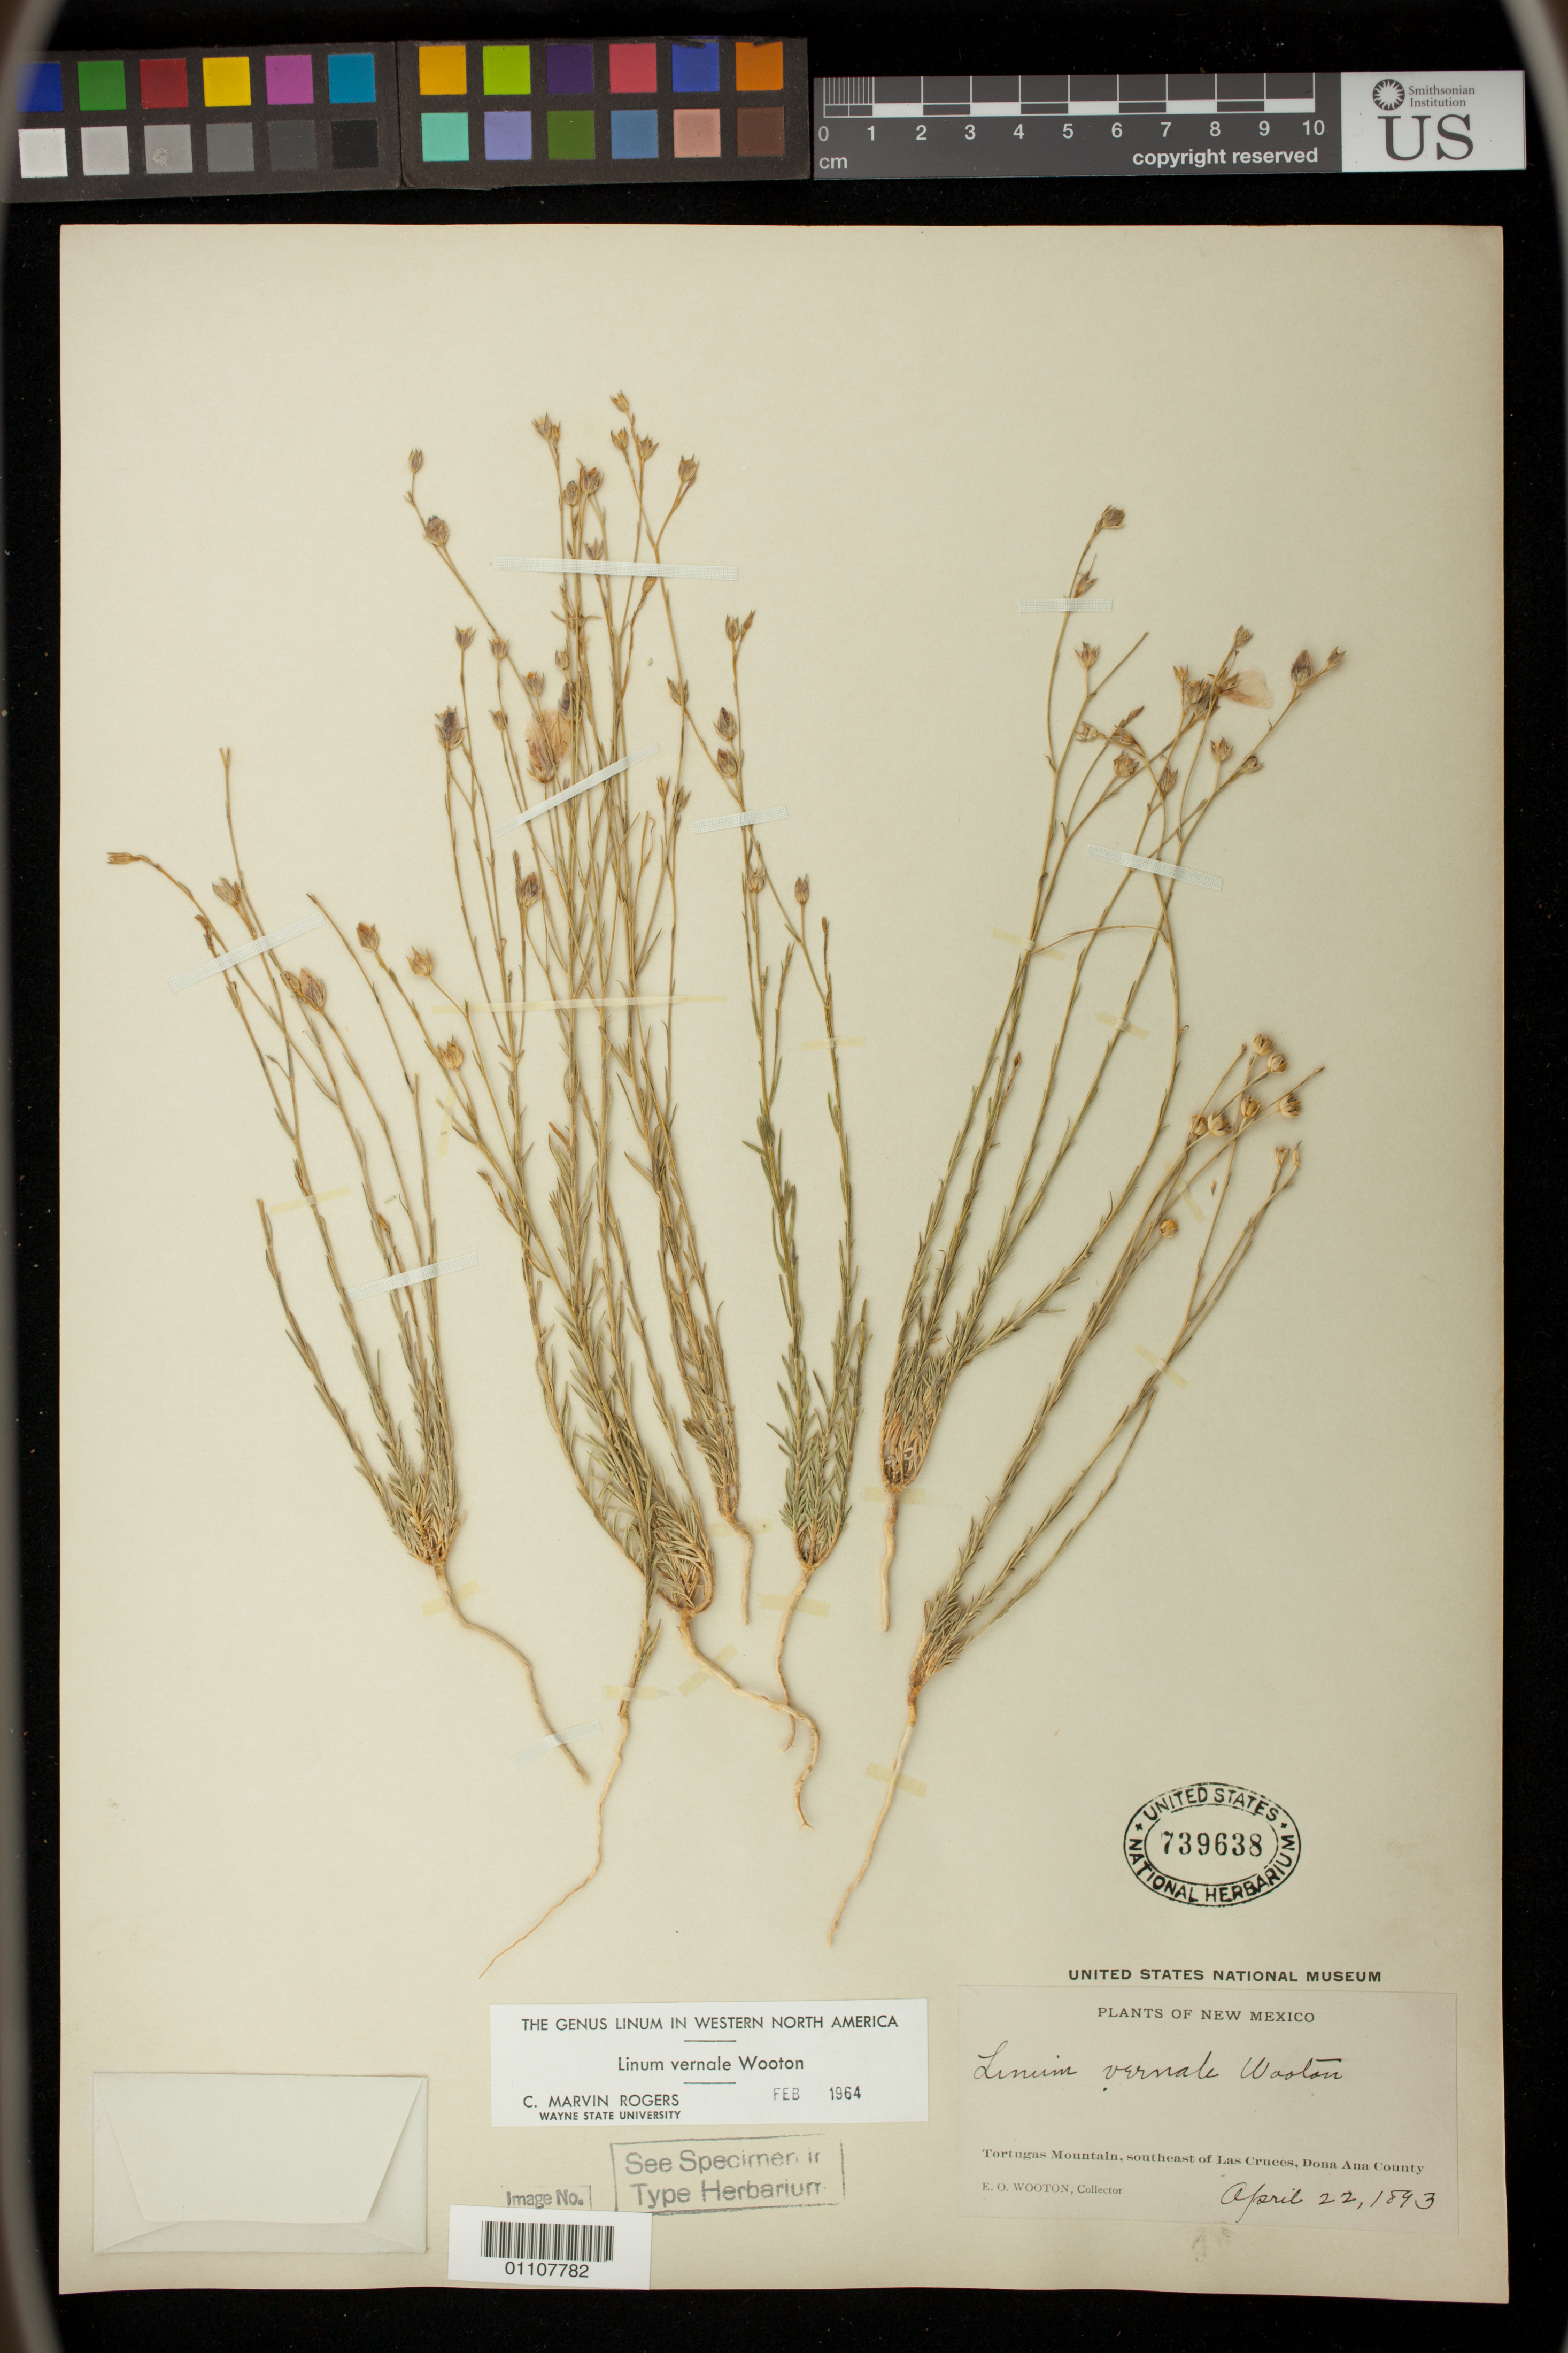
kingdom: Plantae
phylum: Tracheophyta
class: Magnoliopsida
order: Malpighiales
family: Linaceae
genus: Linum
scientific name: Linum vernale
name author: Wooton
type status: Type Collection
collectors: E. O. Wooton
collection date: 1893-04-22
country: United States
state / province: New Mexico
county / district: Dona Ana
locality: Tortugas Mountain, southeast of Las Cruces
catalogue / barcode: US 739638